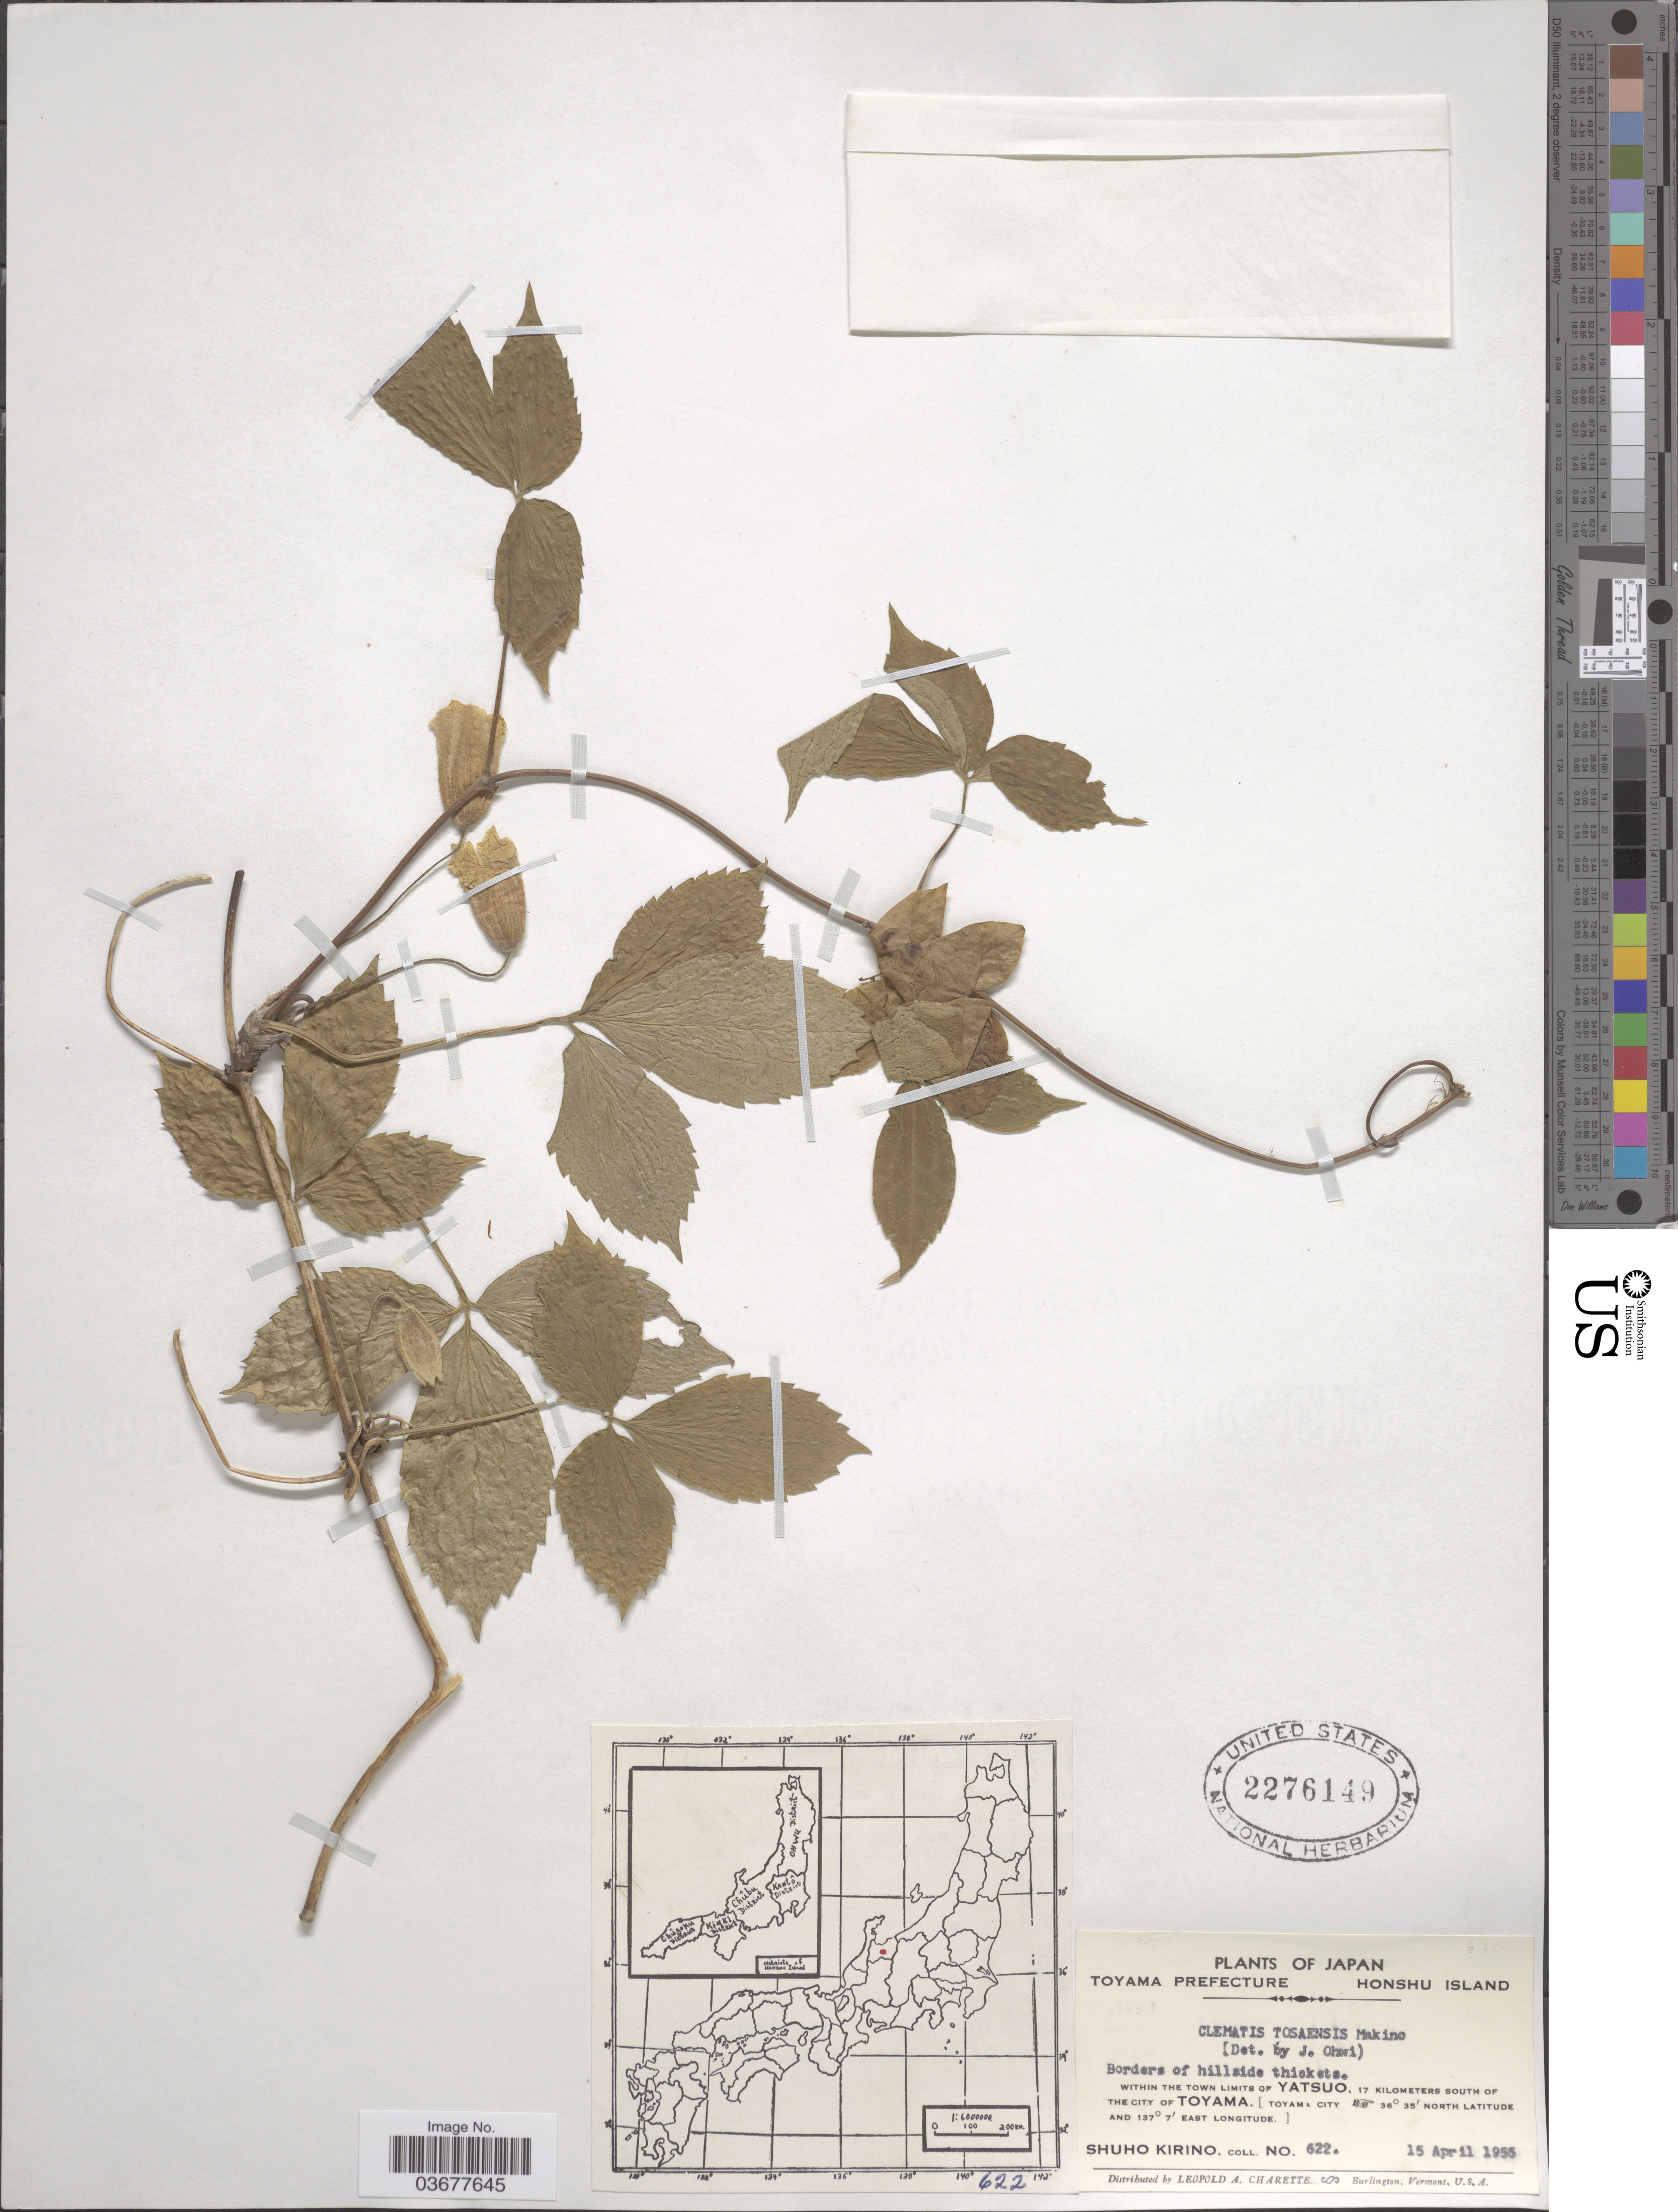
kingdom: Plantae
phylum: Tracheophyta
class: Magnoliopsida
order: Ranunculales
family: Ranunculaceae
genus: Clematis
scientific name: Clematis tosaensis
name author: Makino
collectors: S. Kirino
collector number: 622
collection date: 1955-04-15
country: Japan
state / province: Toyama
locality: Toyama Prefecture. Honshu Island. Borders of hillside thickets. Within the town limits of Yatsuo, 17 kilometers south of the city of Toyama. [Toyama City].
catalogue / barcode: US 2276149